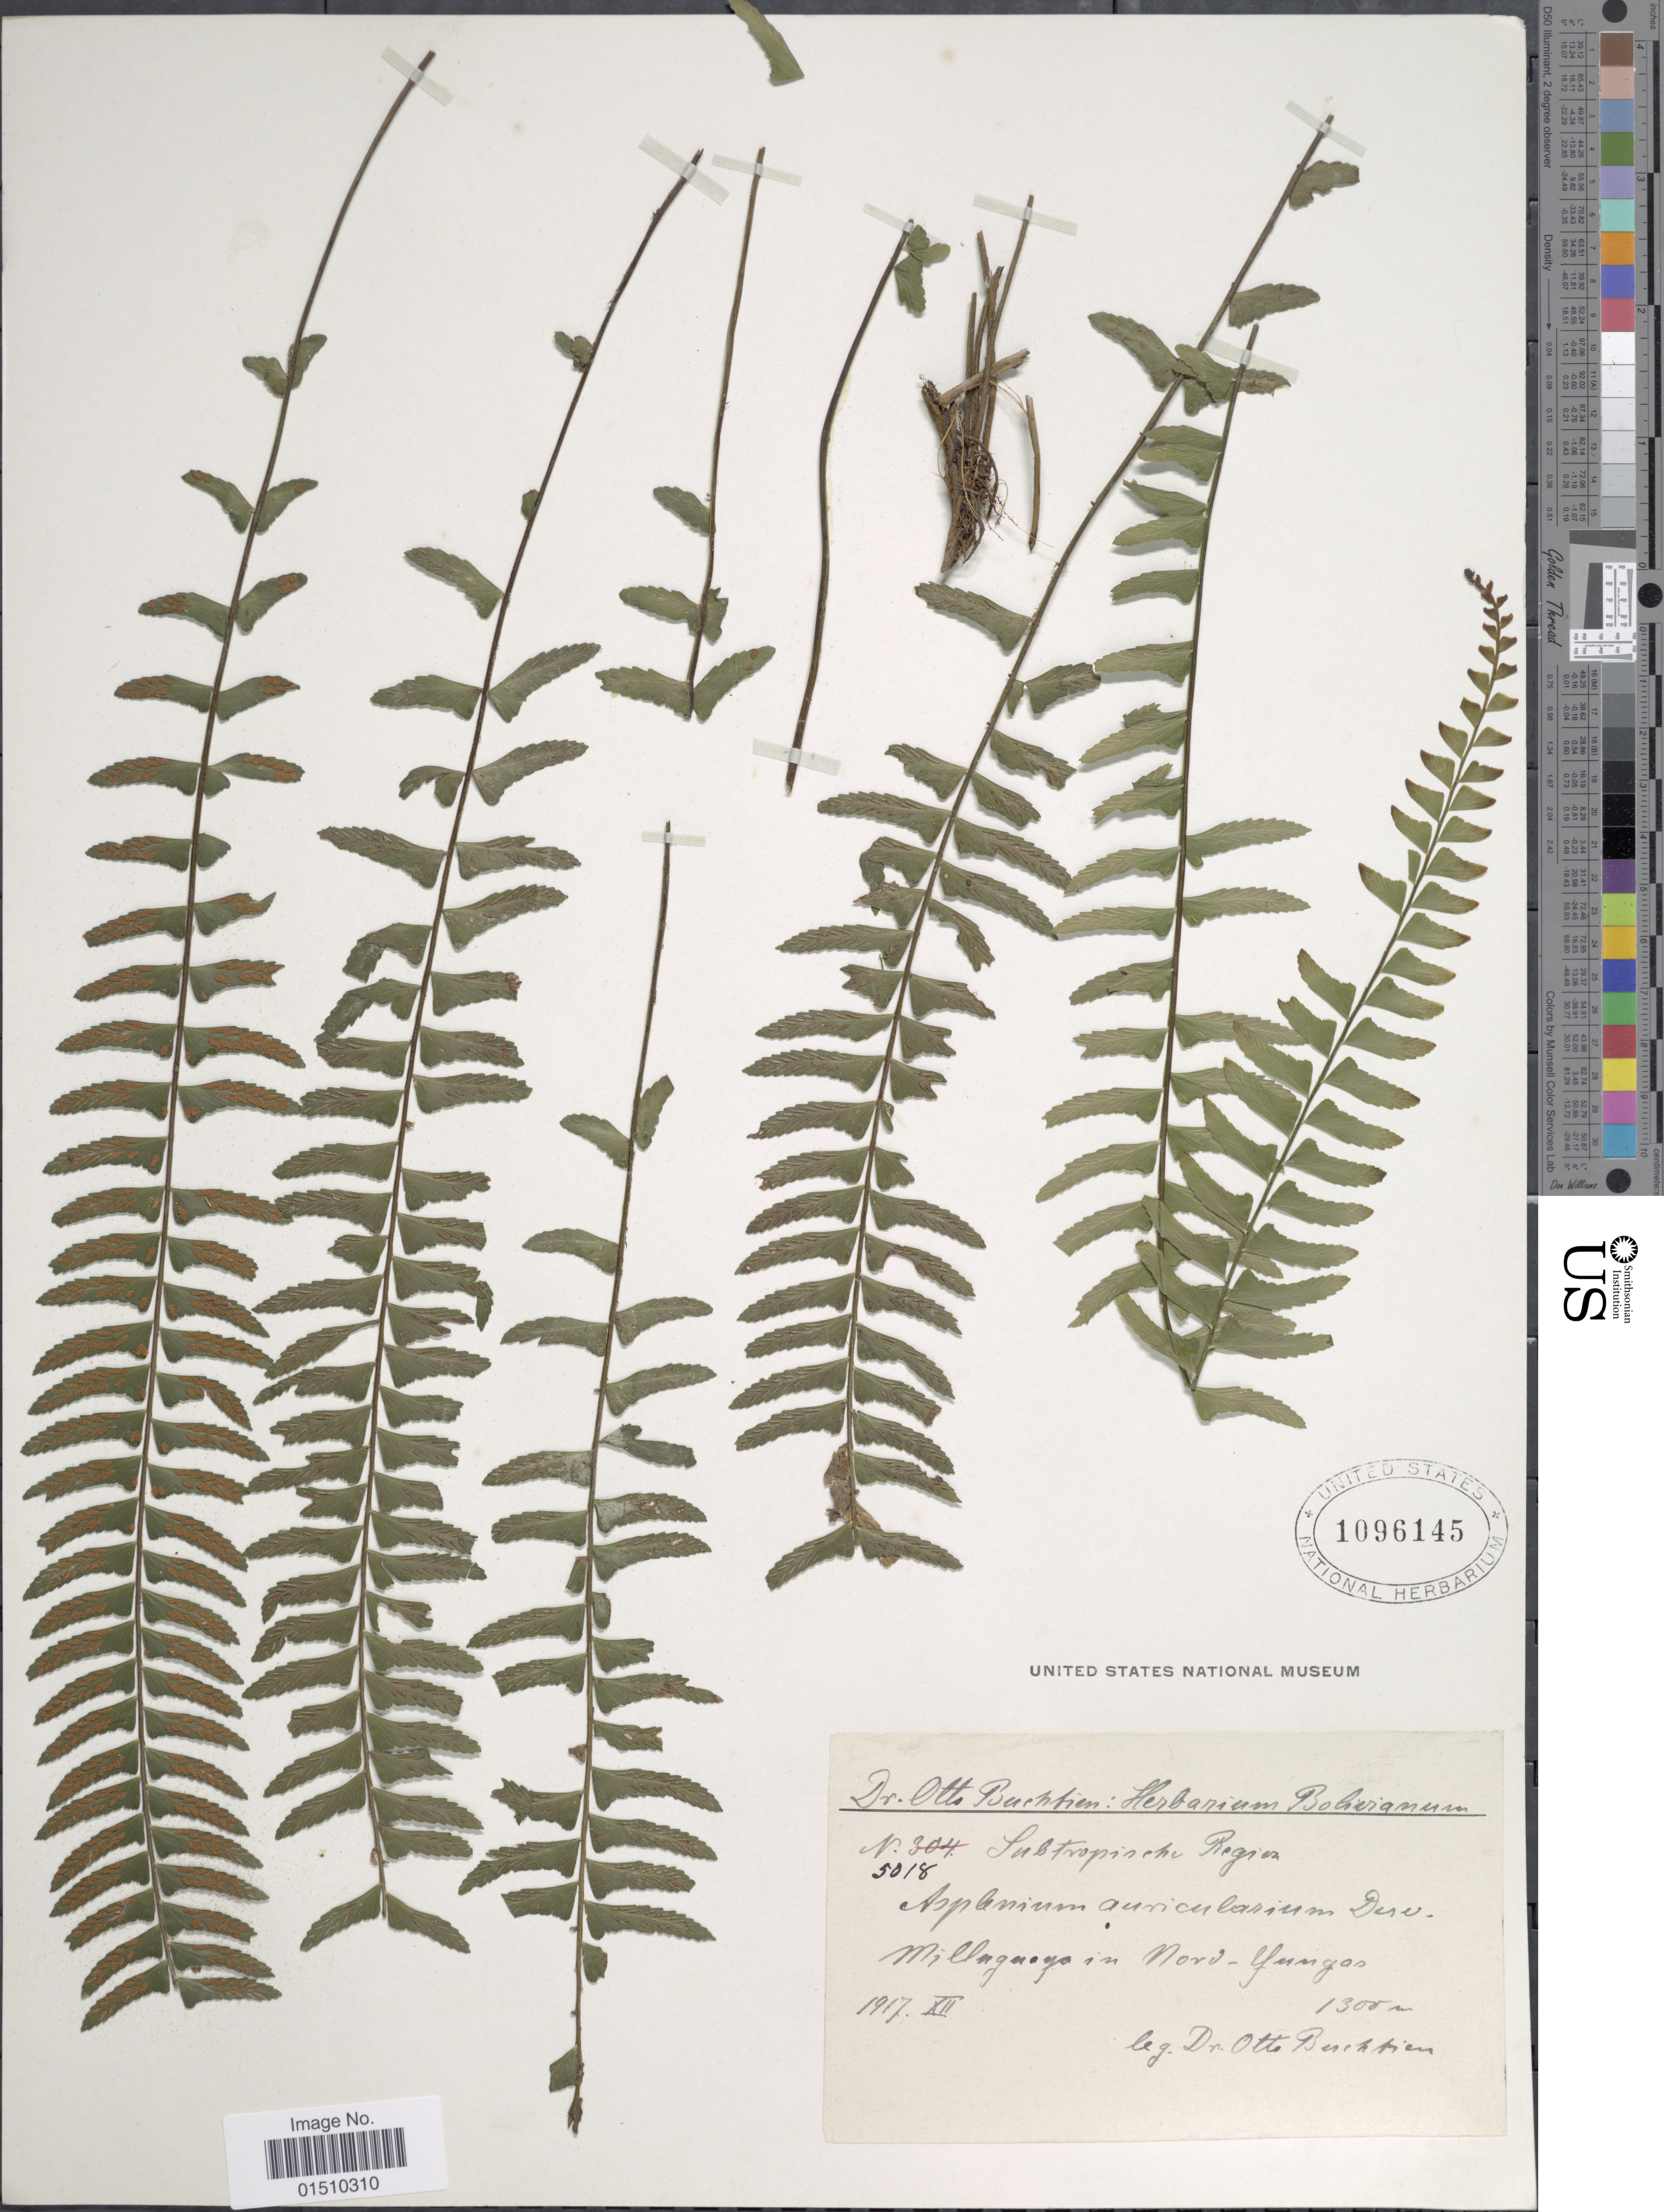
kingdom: Plantae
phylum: Tracheophyta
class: Polypodiopsida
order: Polypodiales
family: Aspleniaceae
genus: Asplenium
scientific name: Asplenium bangii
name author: Hieron.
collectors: O. Buchtien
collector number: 5018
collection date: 1917-12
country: Bolivia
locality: Bolivianum, Millaguaga, in Nord-Yungas.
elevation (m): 1300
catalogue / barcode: US 1096145